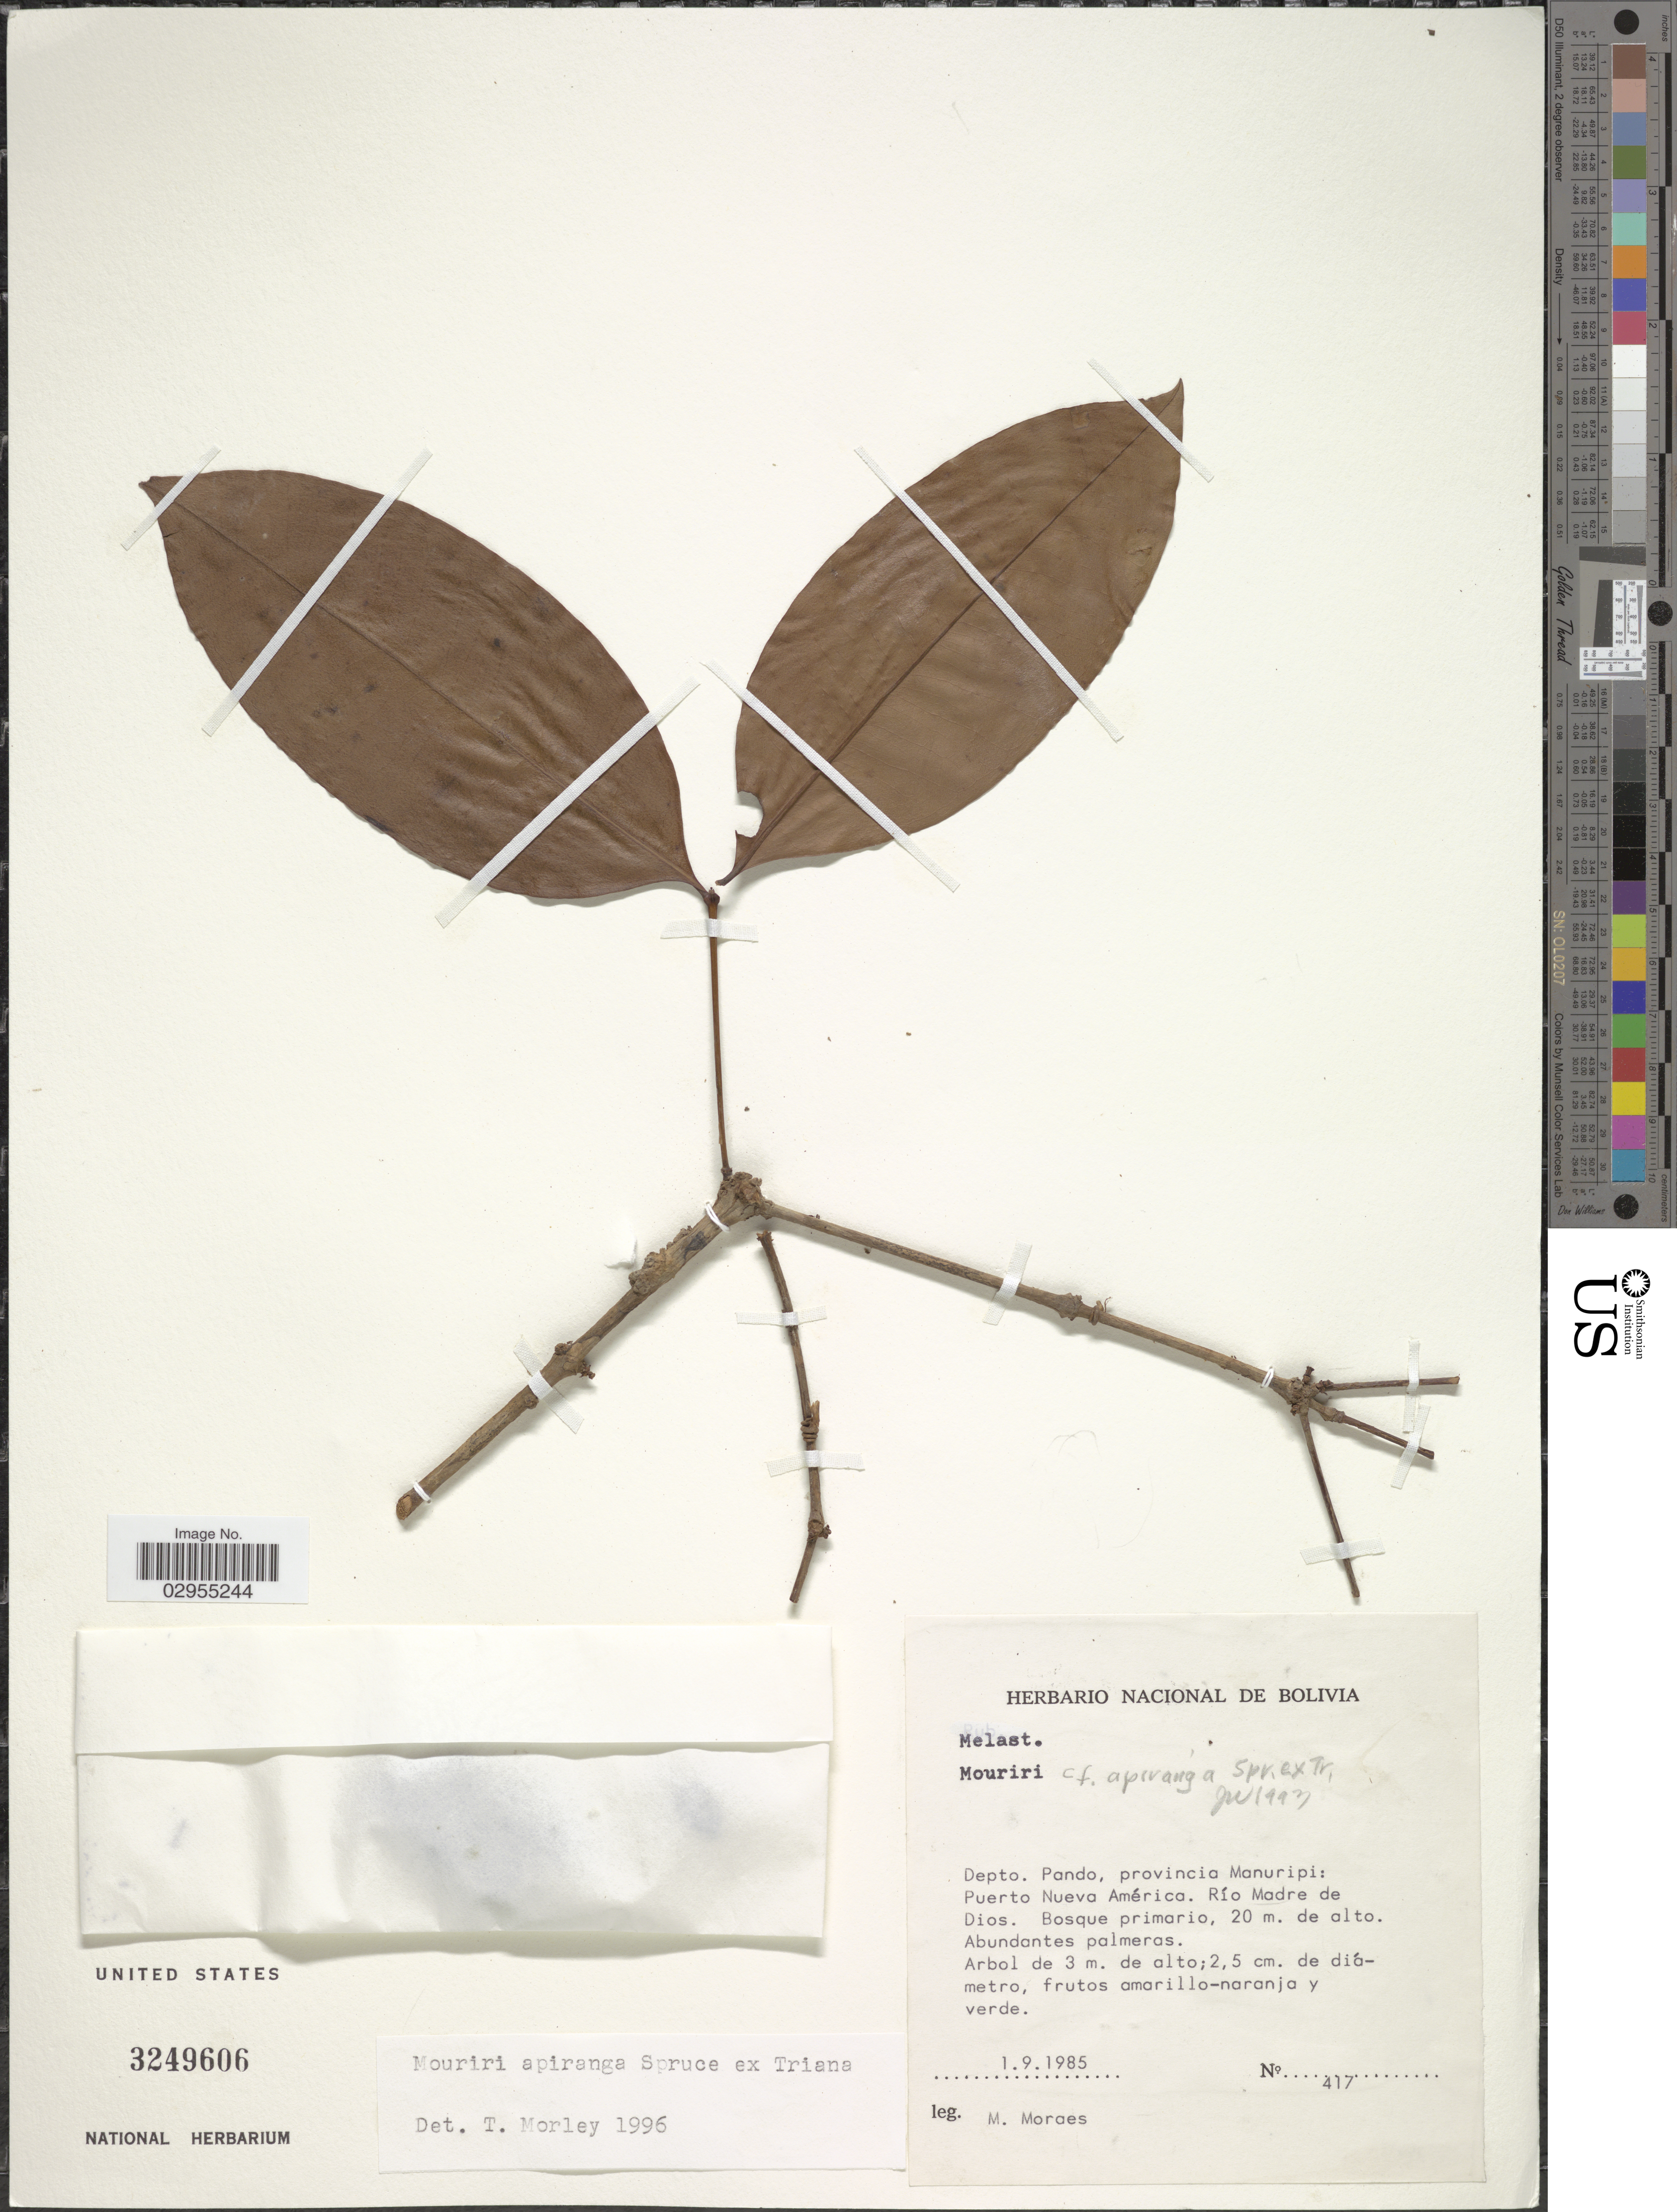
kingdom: Plantae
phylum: Tracheophyta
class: Magnoliopsida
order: Myrtales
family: Melastomataceae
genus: Mouriri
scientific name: Mouriri acutiflora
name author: Naudin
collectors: M. Moraes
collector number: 417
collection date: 1985-09-01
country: Bolivia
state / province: Pando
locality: Depto. Pando, provincia Manuripi: Puerto Nueva América. Rio Madre de Dios.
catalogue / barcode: US 3249606